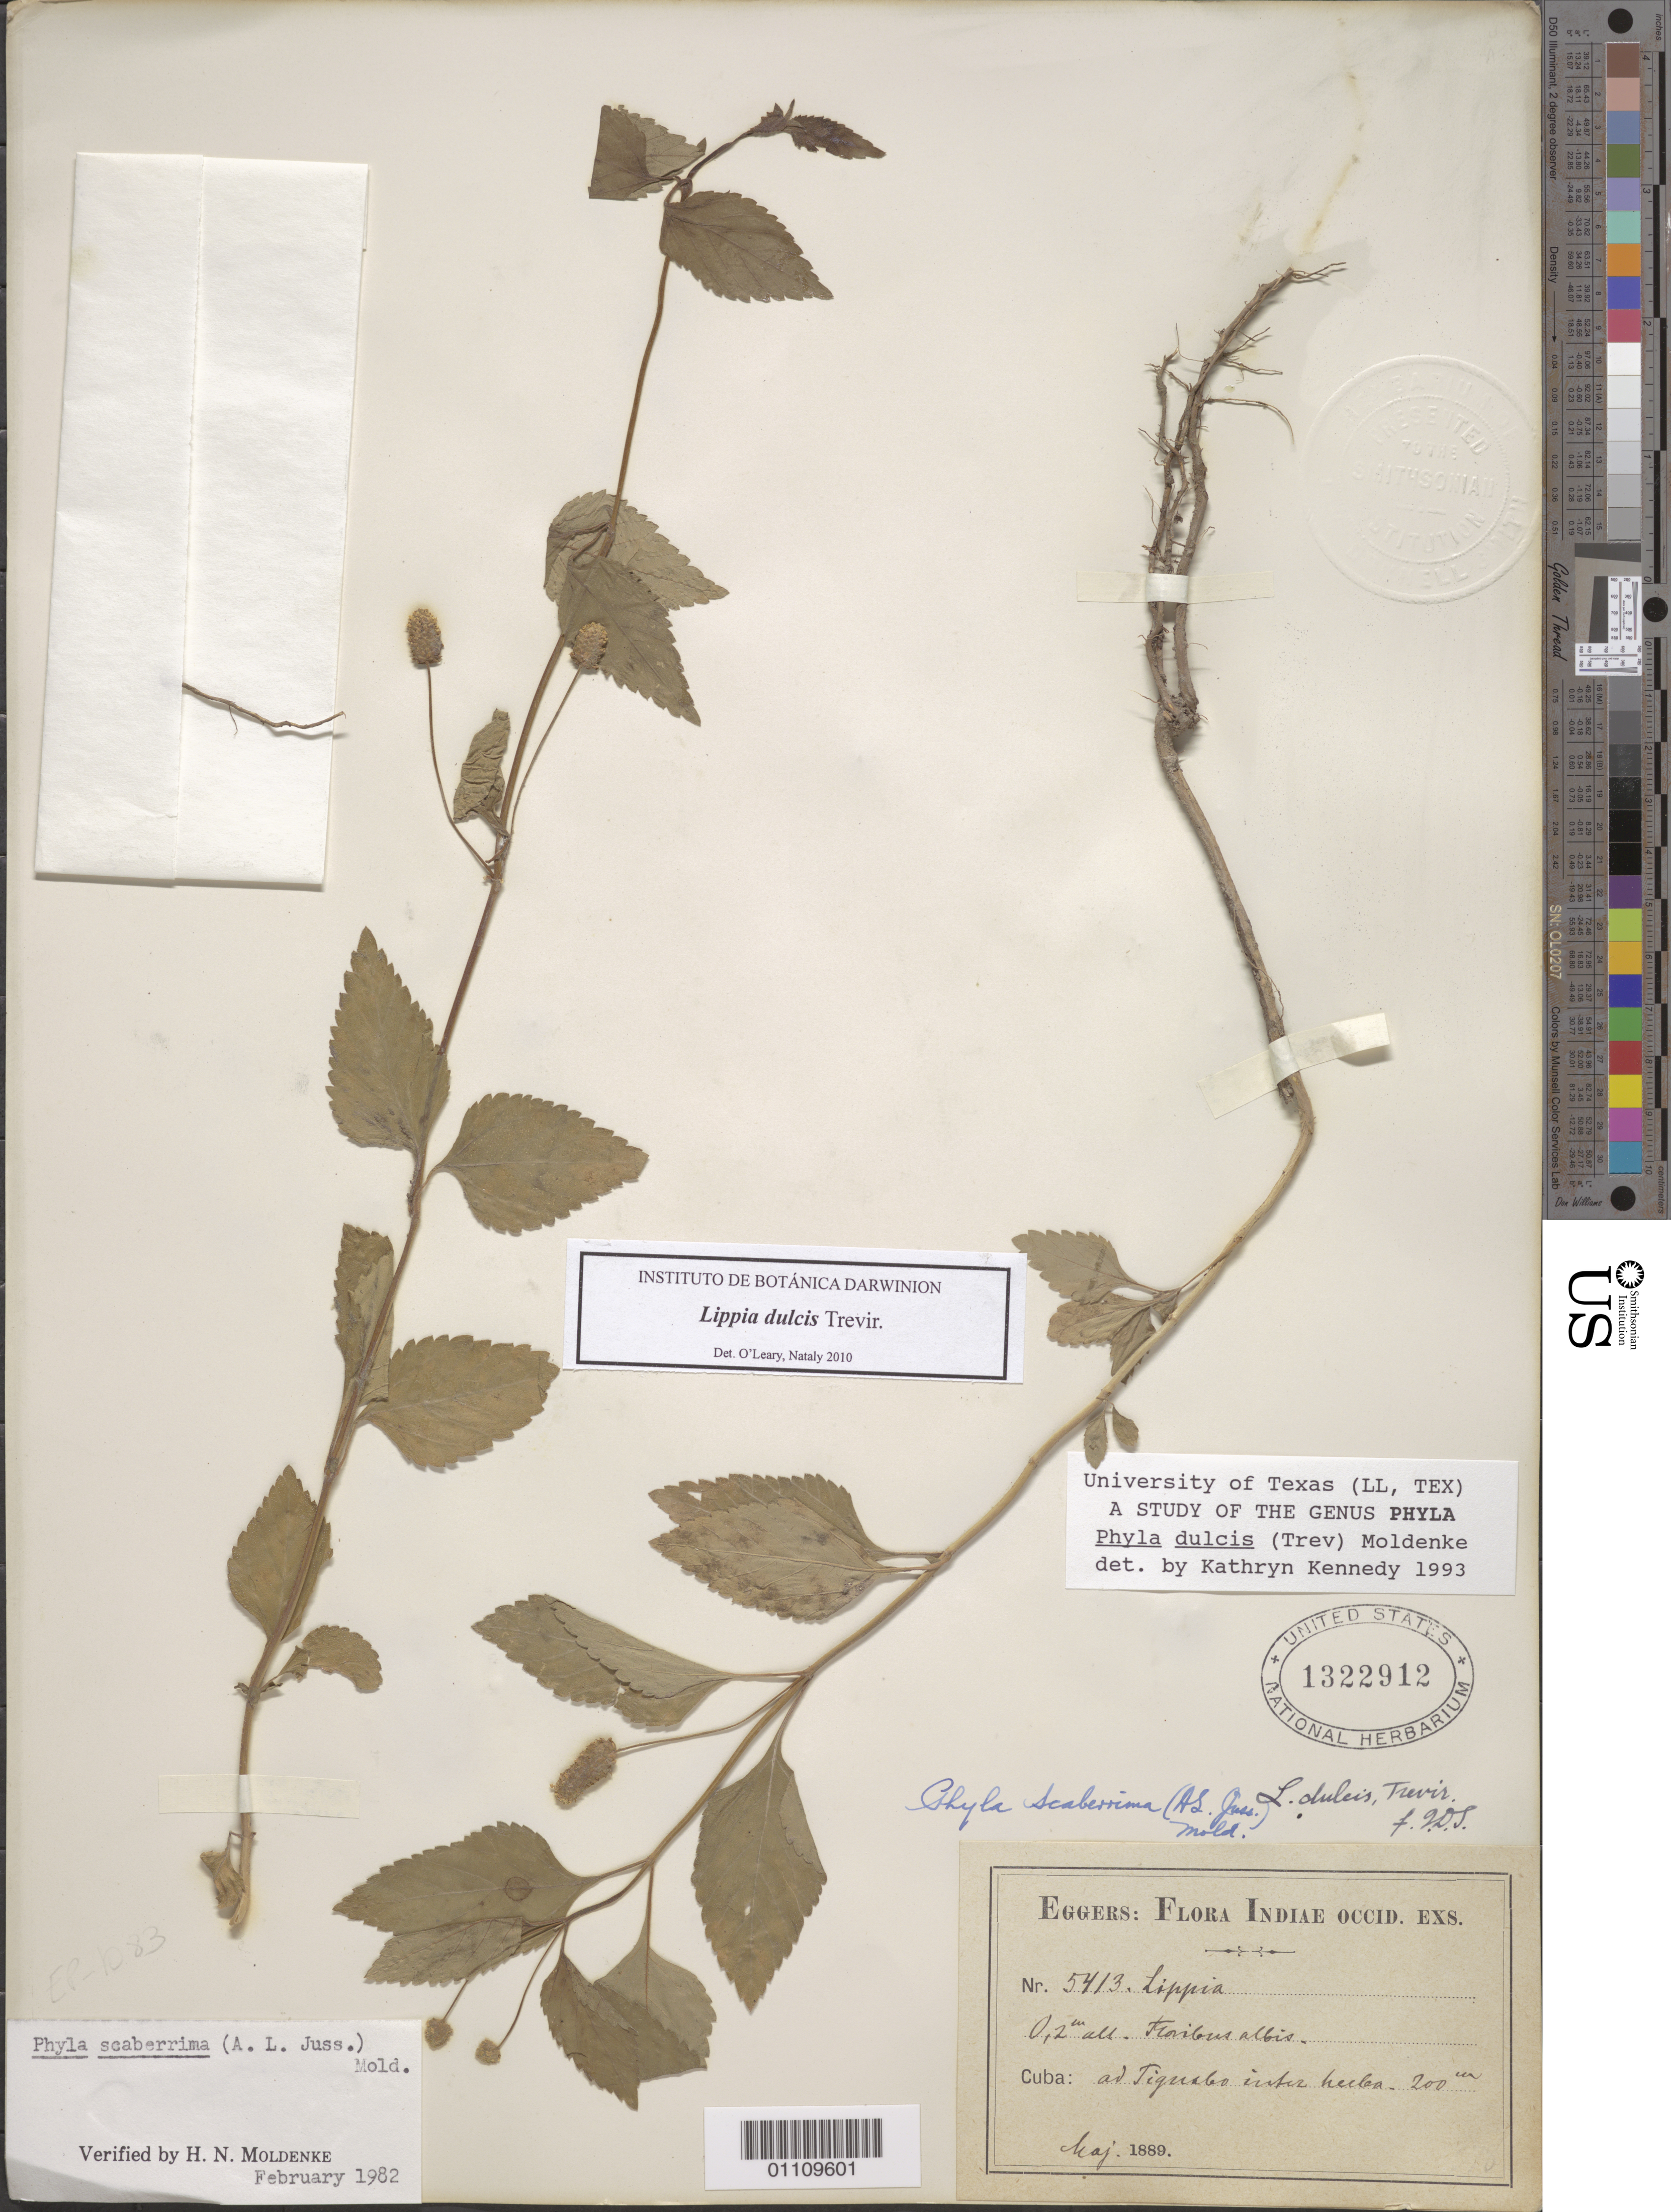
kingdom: Plantae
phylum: Tracheophyta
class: Magnoliopsida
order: Lamiales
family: Verbenaceae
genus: Phyla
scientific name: Phyla scaberrima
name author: (Juss. ex Pers.) Moldenke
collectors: H. F. A. von Eggers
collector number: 5413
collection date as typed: May 1889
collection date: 1889-05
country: Cuba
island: Cuba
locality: Tiquabo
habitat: Inter herba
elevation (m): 200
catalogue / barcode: US 1322912